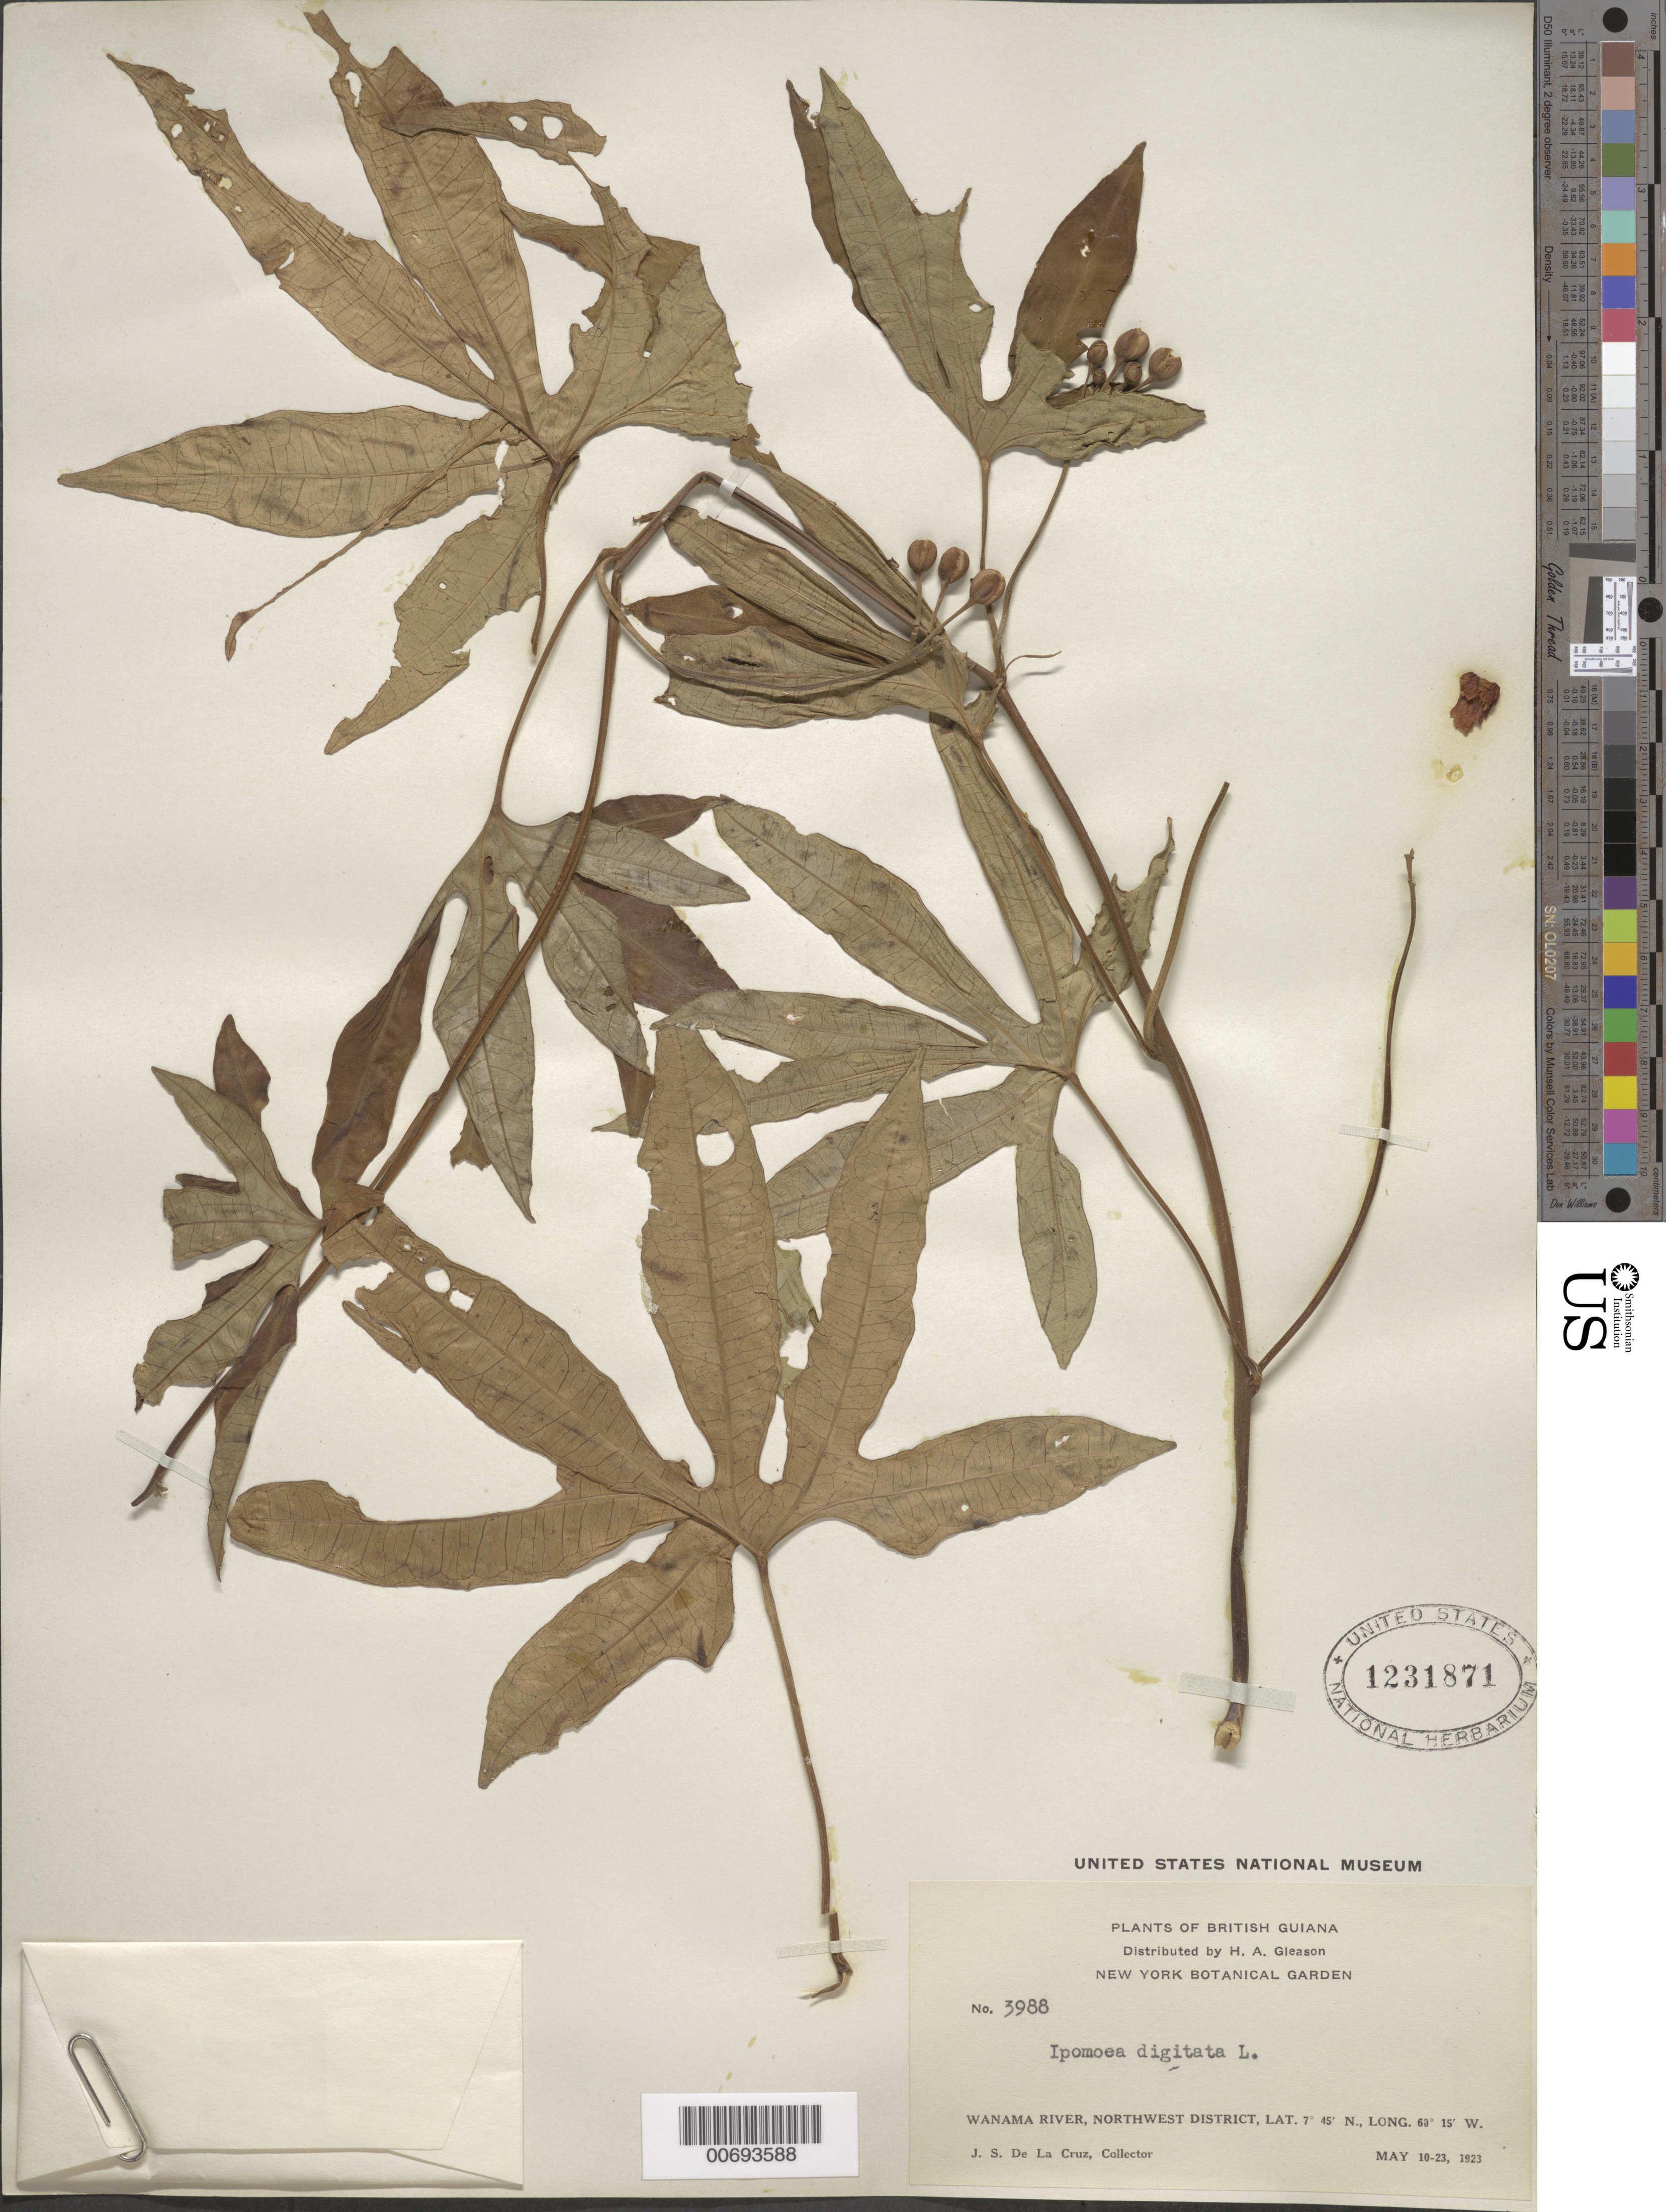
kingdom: Plantae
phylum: Tracheophyta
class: Magnoliopsida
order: Solanales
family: Convolvulaceae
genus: Ipomoea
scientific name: Ipomoea digitata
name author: L.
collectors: J. S. de la Cruz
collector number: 3988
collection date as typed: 10-May-23 to 23-May-23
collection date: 1923-05-10/1923-05-23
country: Guyana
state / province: Barima-Waini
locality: Wanama R., NW District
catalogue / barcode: US 1231871